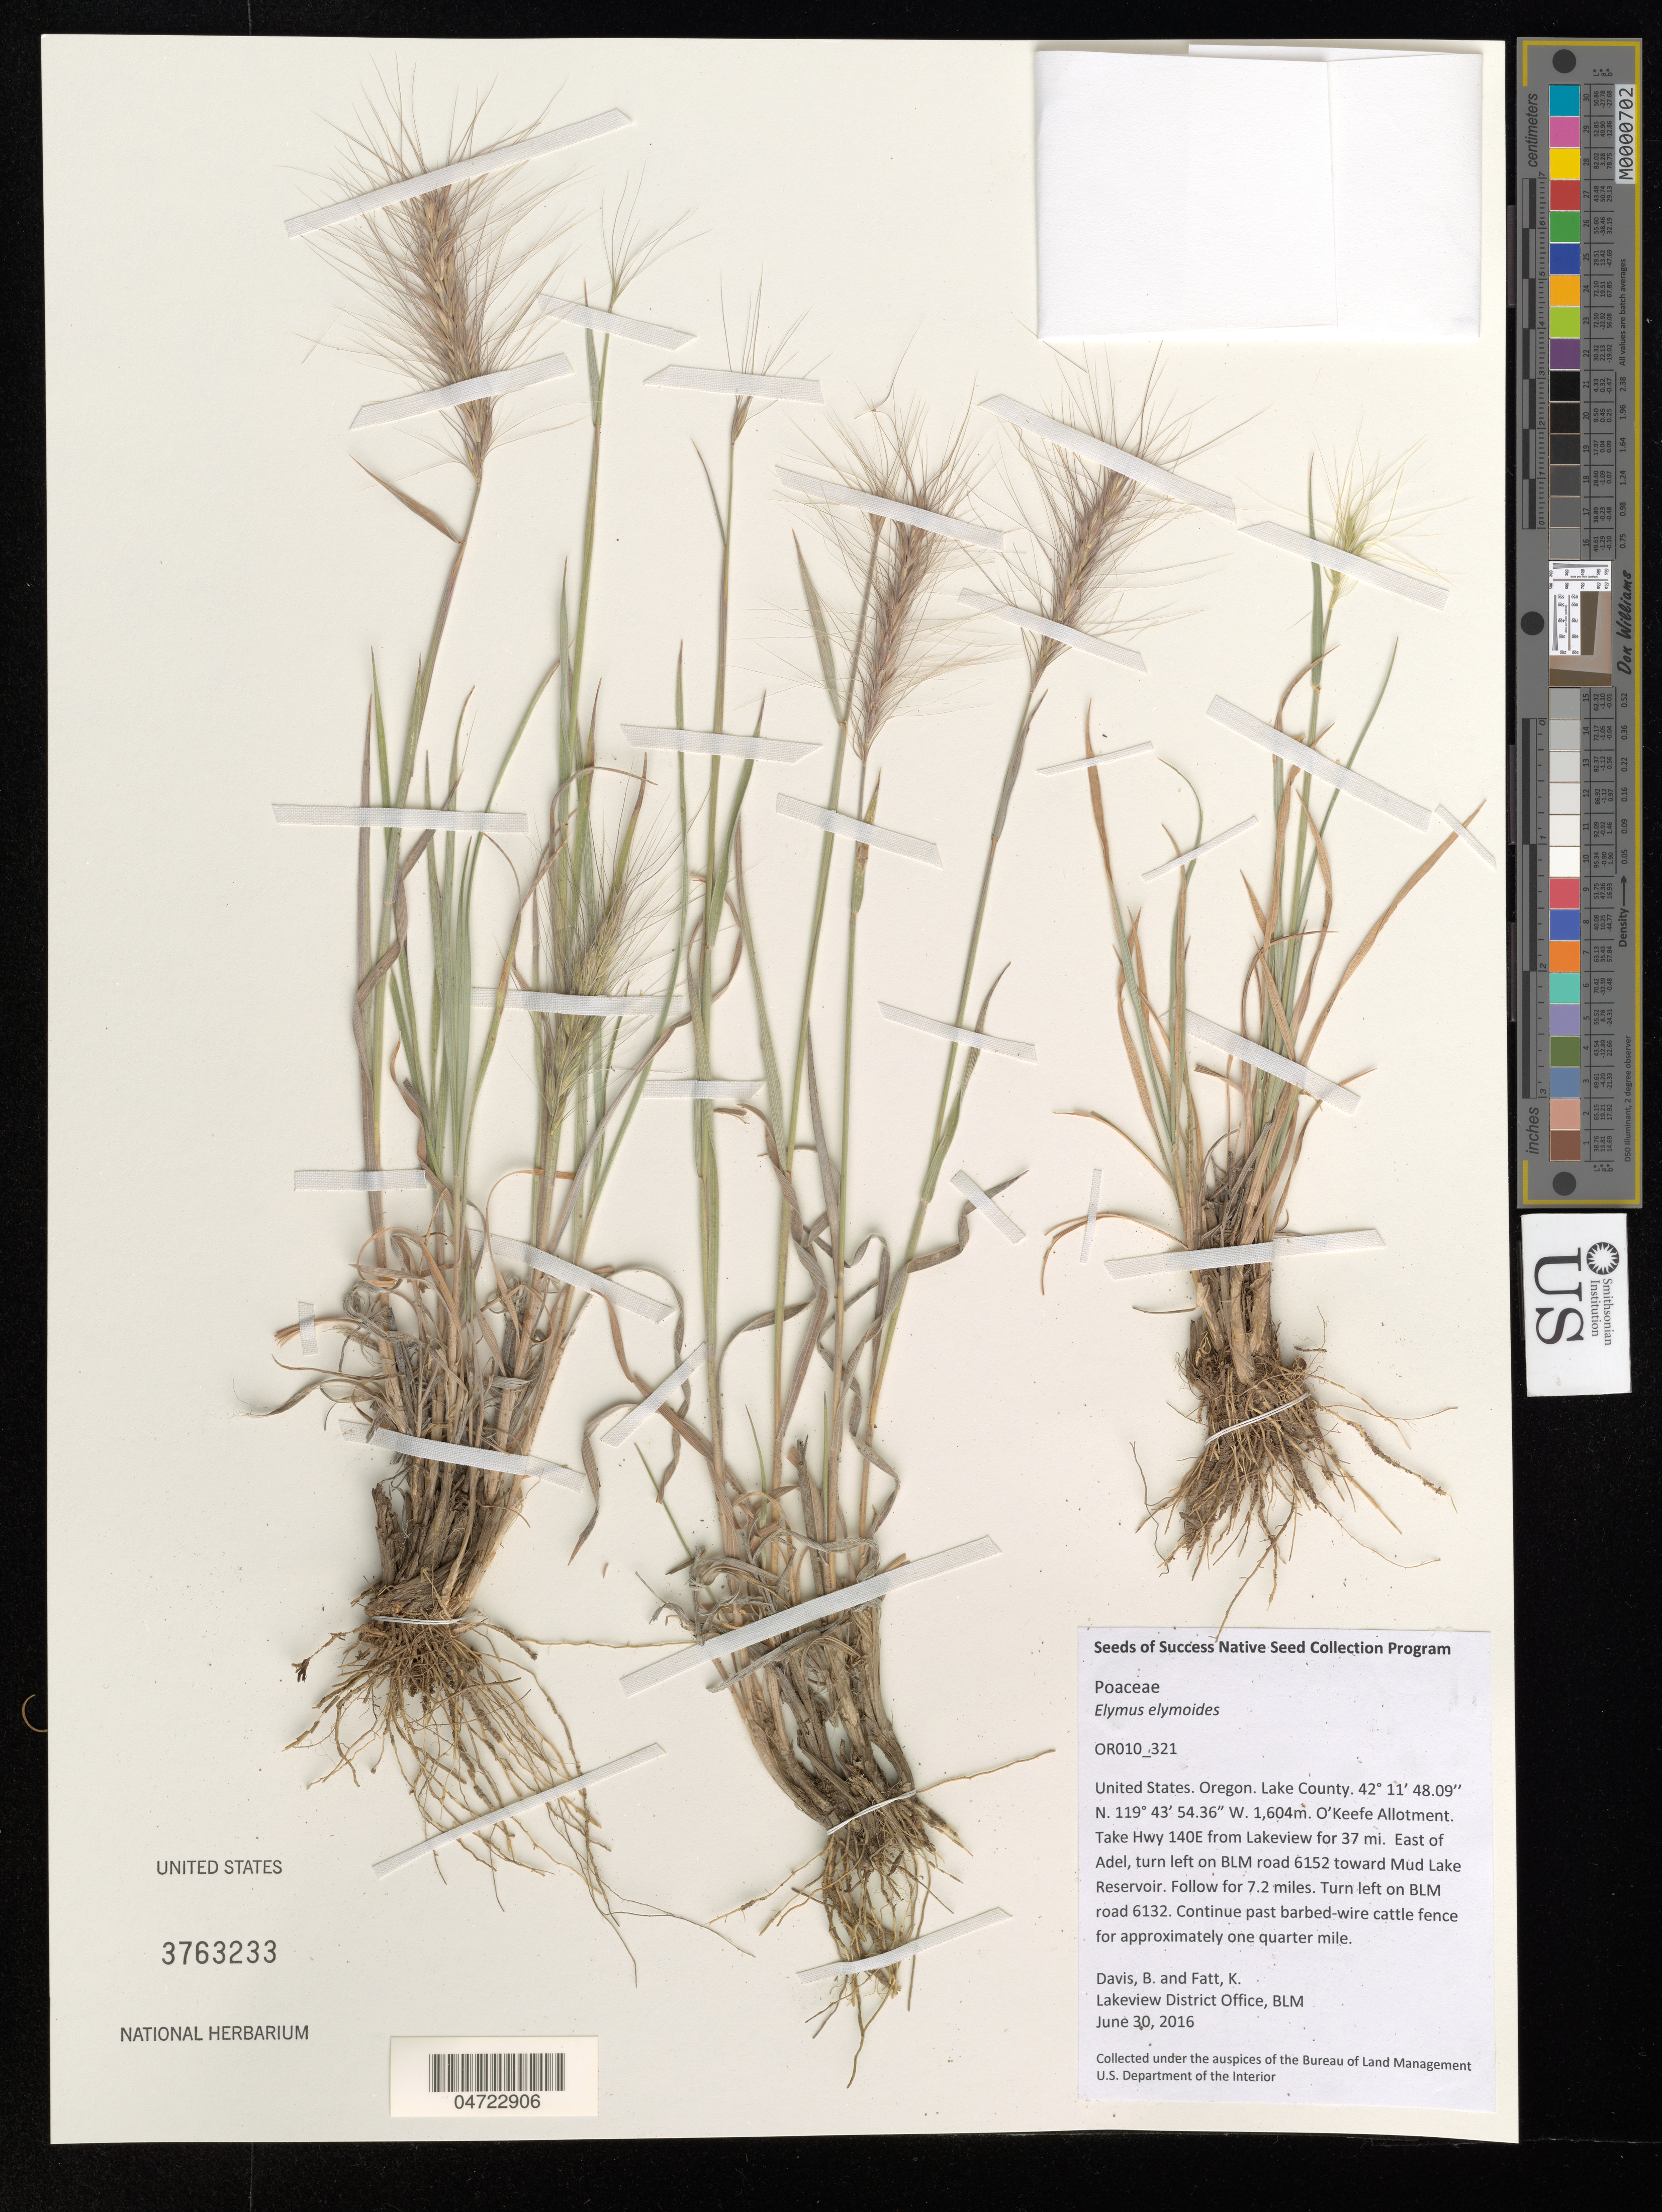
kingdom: Plantae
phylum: Tracheophyta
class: Liliopsida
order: Poales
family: Poaceae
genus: Elymus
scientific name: Elymus elymoides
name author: (Raf.) Swezey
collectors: B. Davis & K. Fatt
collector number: OR010_321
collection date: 2016-06-30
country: United States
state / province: Oregon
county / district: Lake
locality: Lake County. O'Keefe Allotment. Take Hwy 140E from Lakeview for 37 mi. East of Adel, turn left on BLM road 6152 toward Mud Lake Reservoir. Follow for 7.2 miles. Turn left on BLM road 6132. Continue past barbed-wire cattle fence for approximately one quarter mile.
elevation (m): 1604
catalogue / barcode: US 3763233